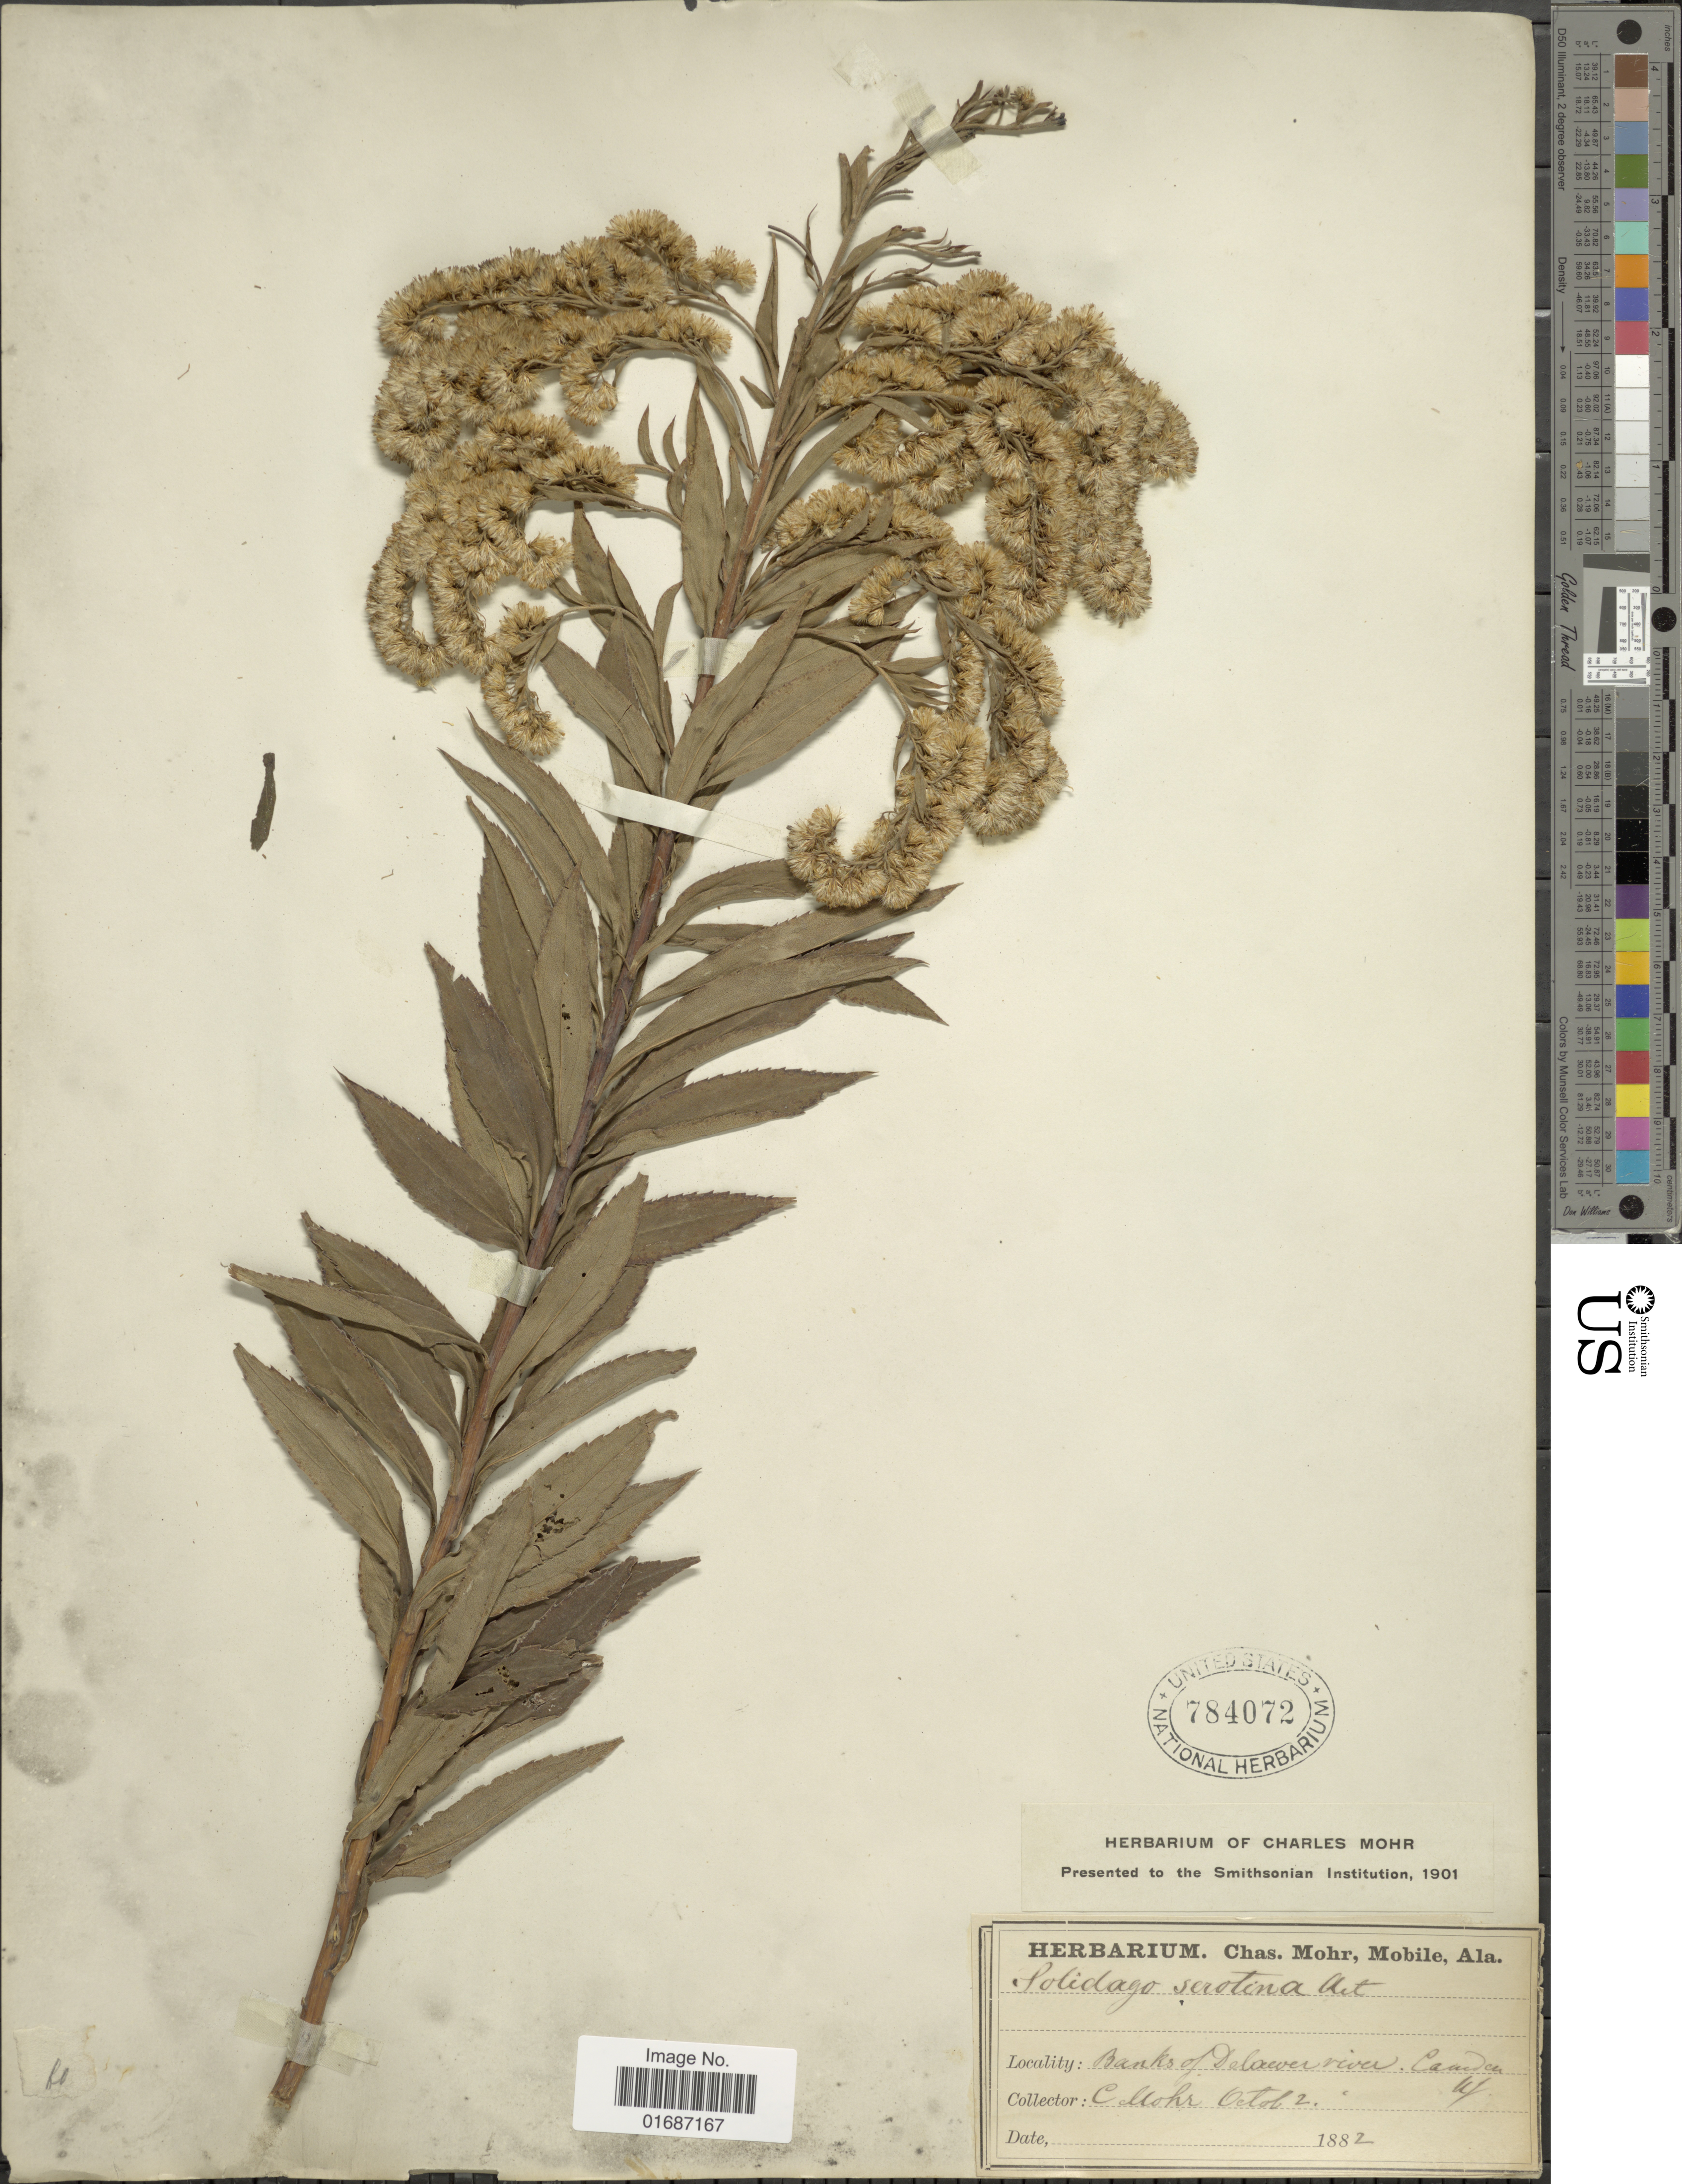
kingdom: Plantae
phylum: Tracheophyta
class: Magnoliopsida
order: Asterales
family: Asteraceae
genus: Solidago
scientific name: Solidago gigantea var. leiophylla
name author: Fernald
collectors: Mohr, C. T. (herbarium)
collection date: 1882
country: United States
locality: Banks of Delaware river, Canon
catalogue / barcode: US 784072